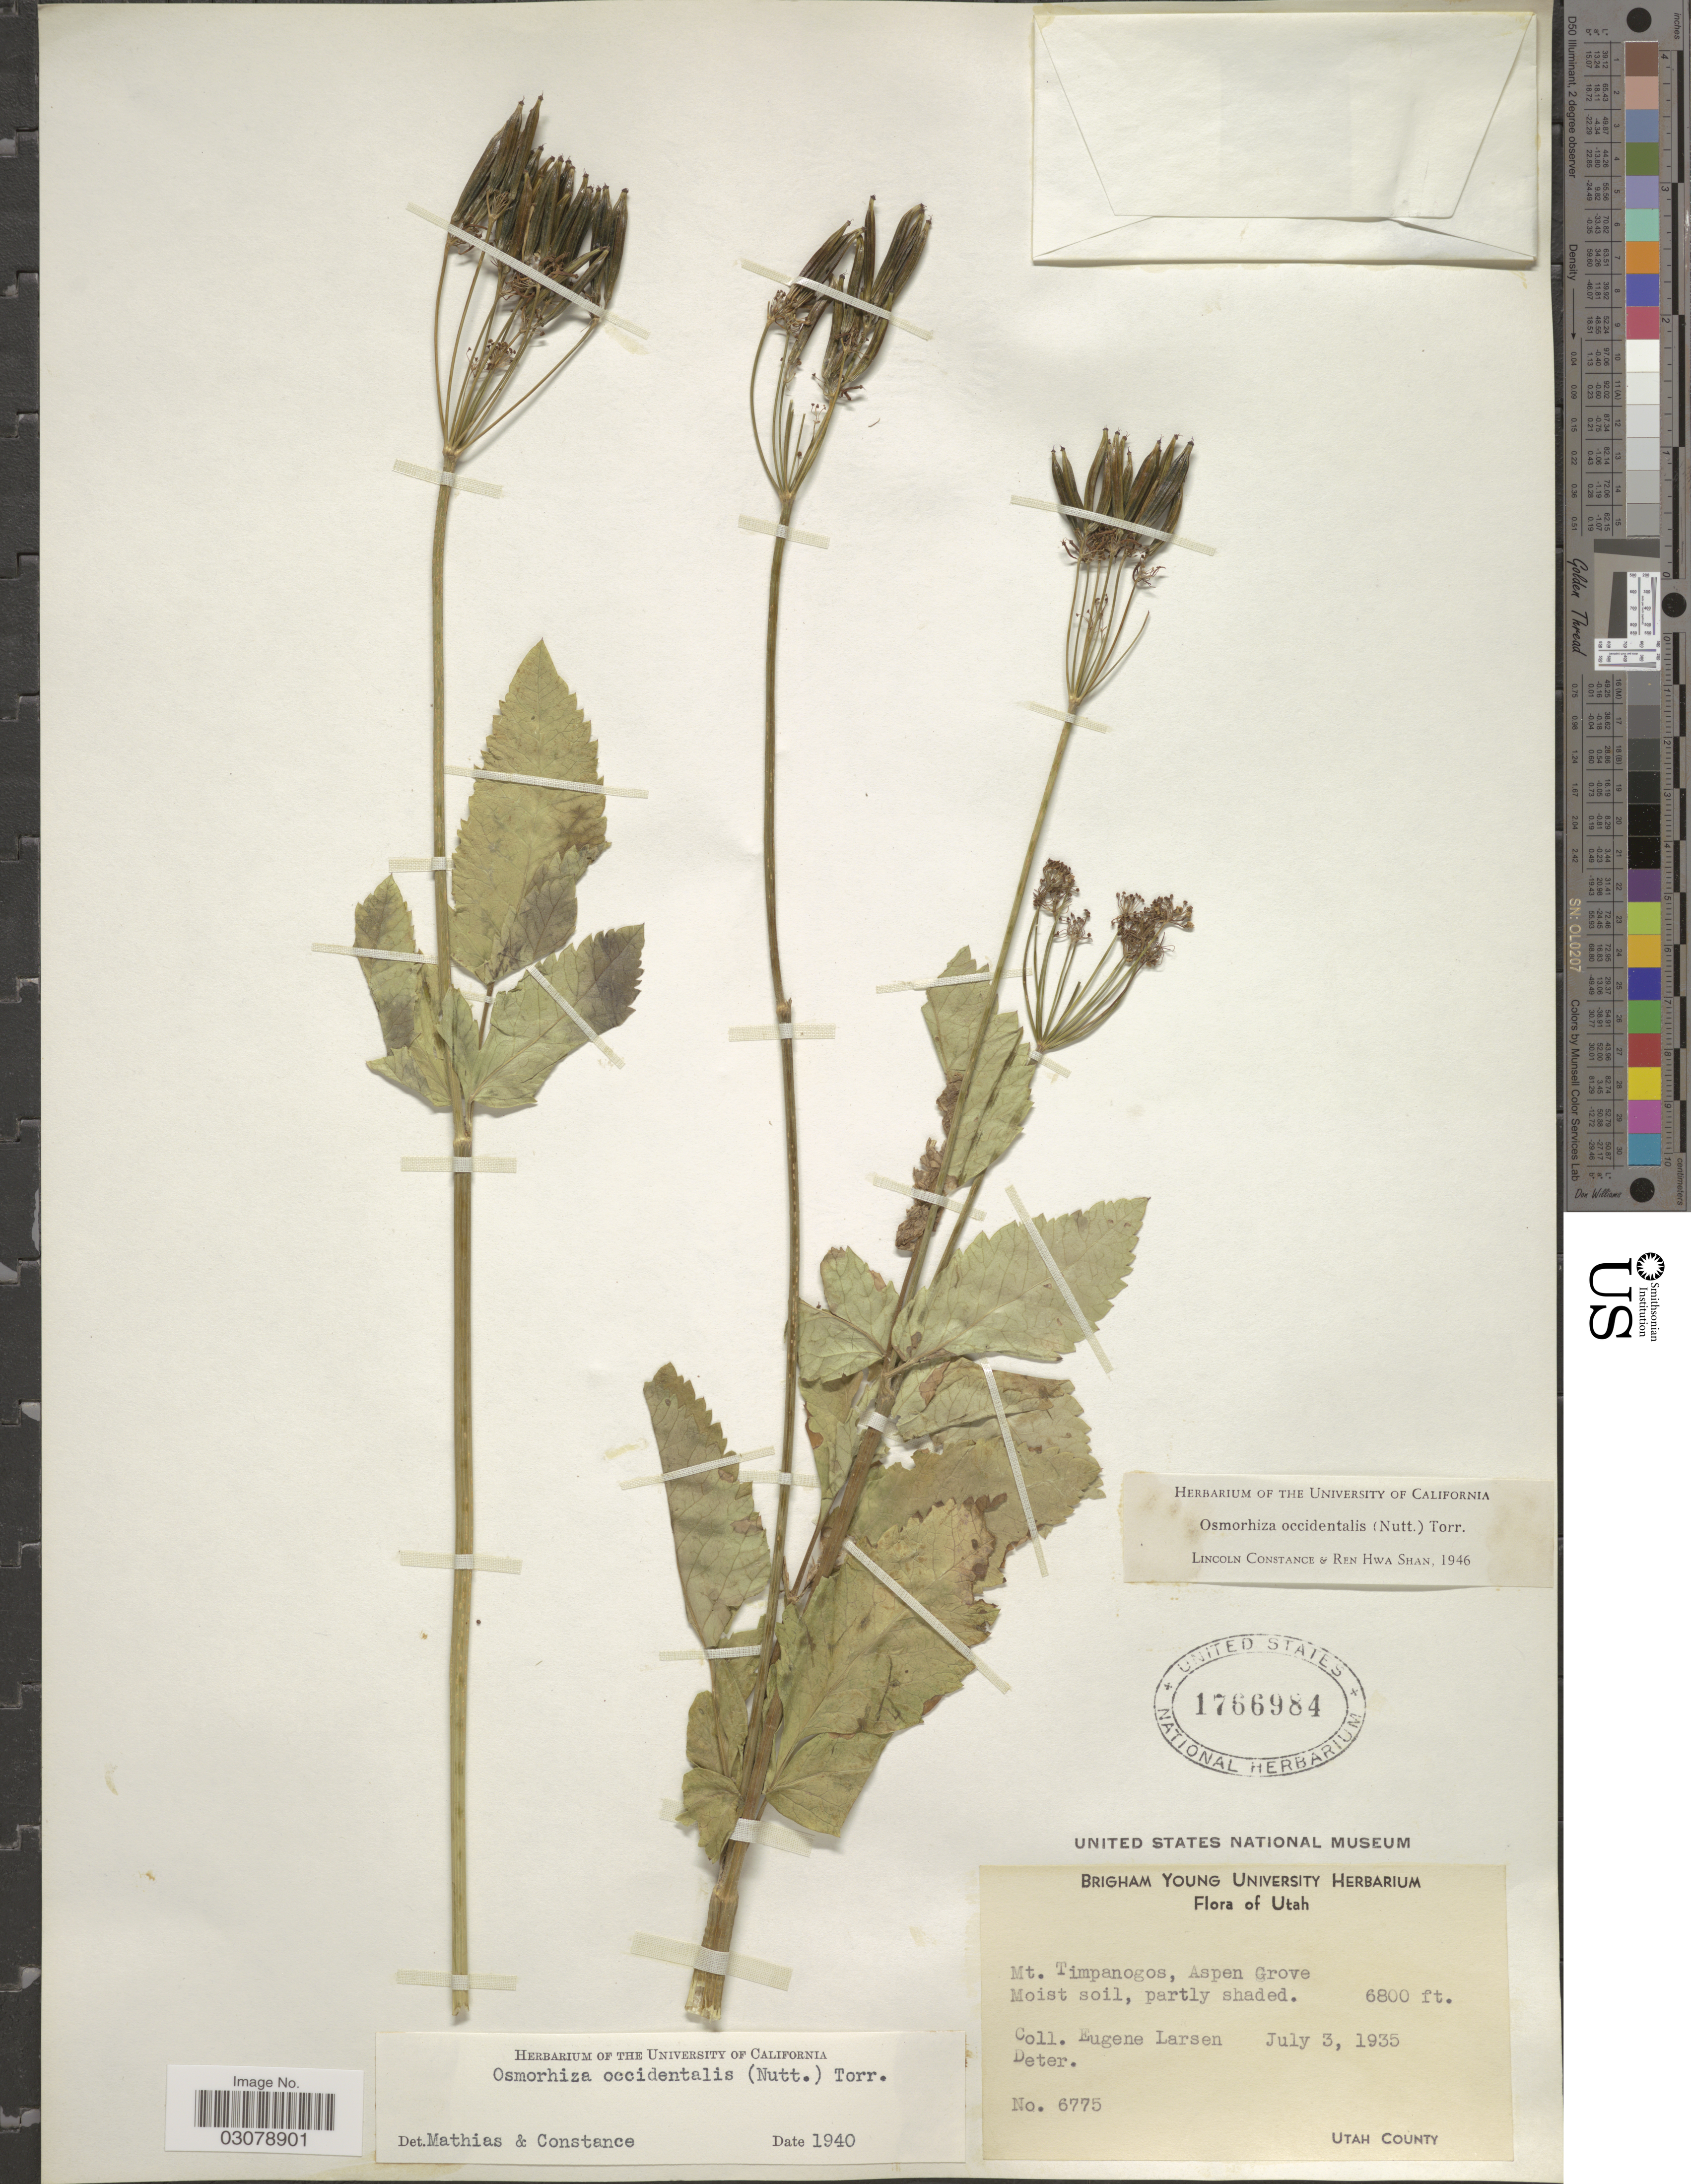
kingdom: Plantae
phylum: Tracheophyta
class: Magnoliopsida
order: Apiales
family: Apiaceae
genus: Osmorhiza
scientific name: Osmorhiza occidentalis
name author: (Nutt.) Torr.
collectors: E. Larsen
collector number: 6775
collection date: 1935-07-03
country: United States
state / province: Utah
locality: Mt. Timpanogos, Aspen Grove.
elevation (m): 2073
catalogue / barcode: US 1766984